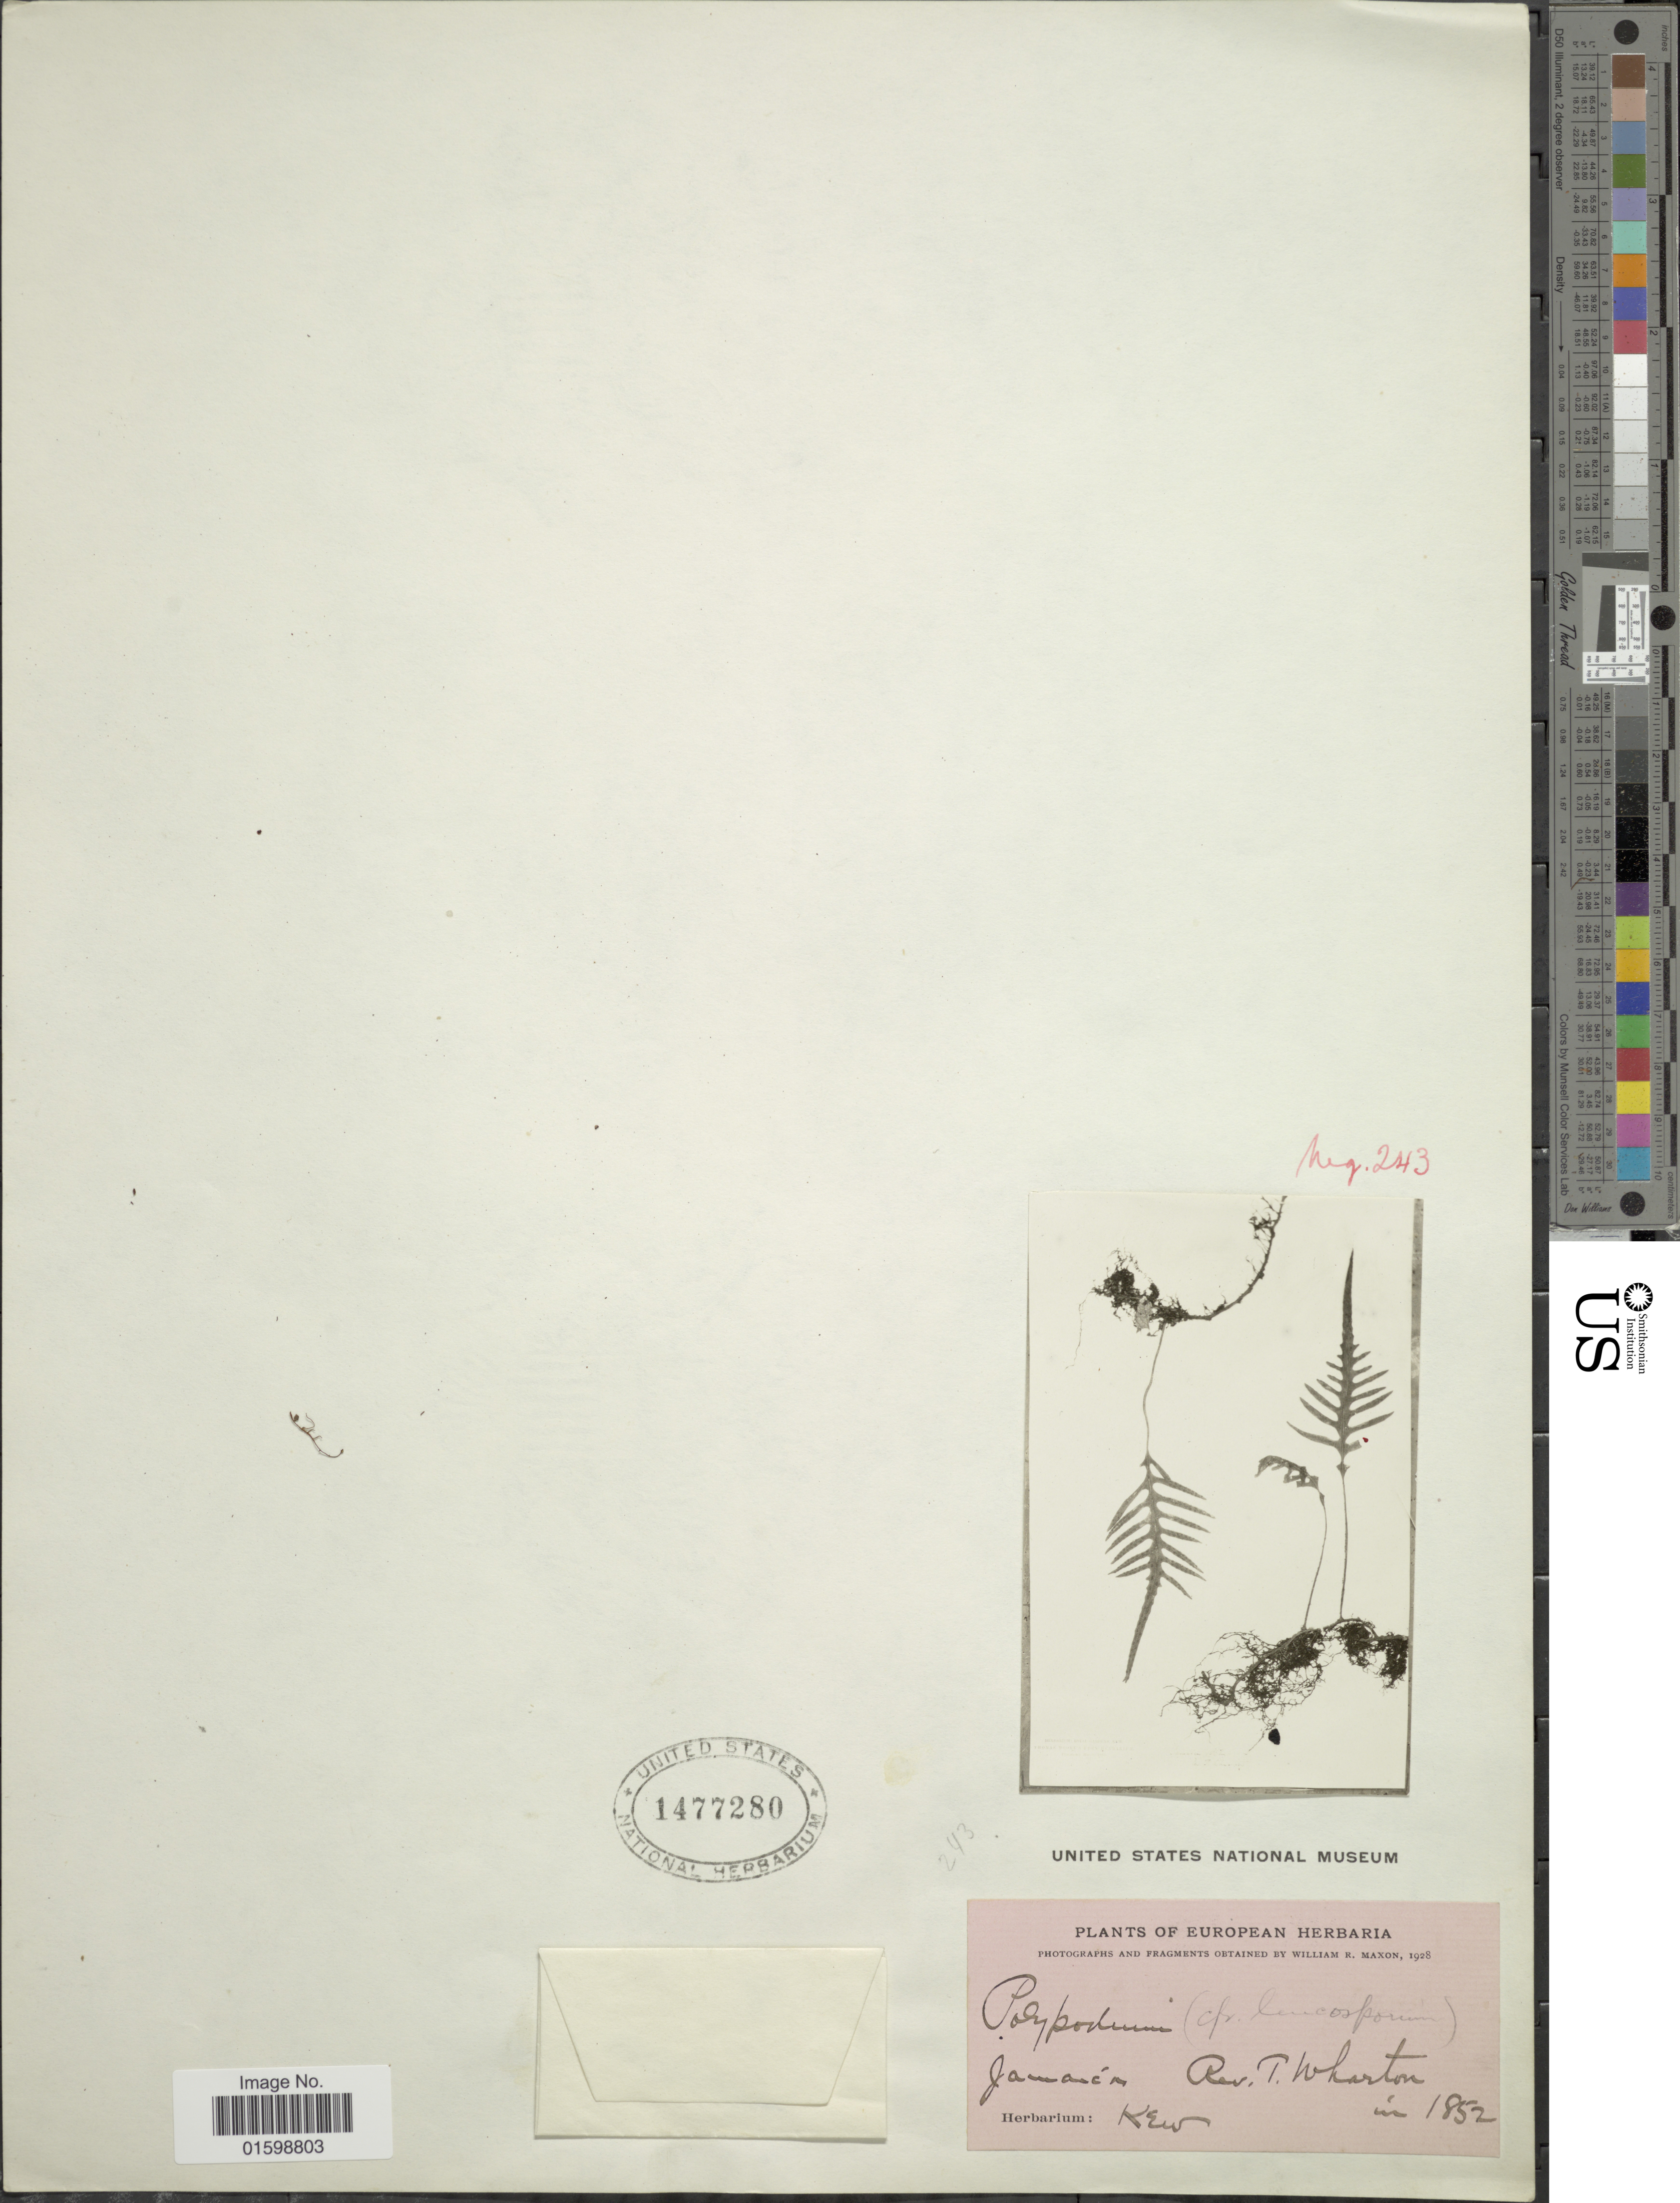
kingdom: Plantae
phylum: Tracheophyta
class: Polypodiopsida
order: Polypodiales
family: Polypodiaceae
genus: Pleopeltis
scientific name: Pleopeltis x leucospora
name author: (Klotzsch) L.B. Moore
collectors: T. Wharton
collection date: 1852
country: Jamaica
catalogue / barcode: US 1477280